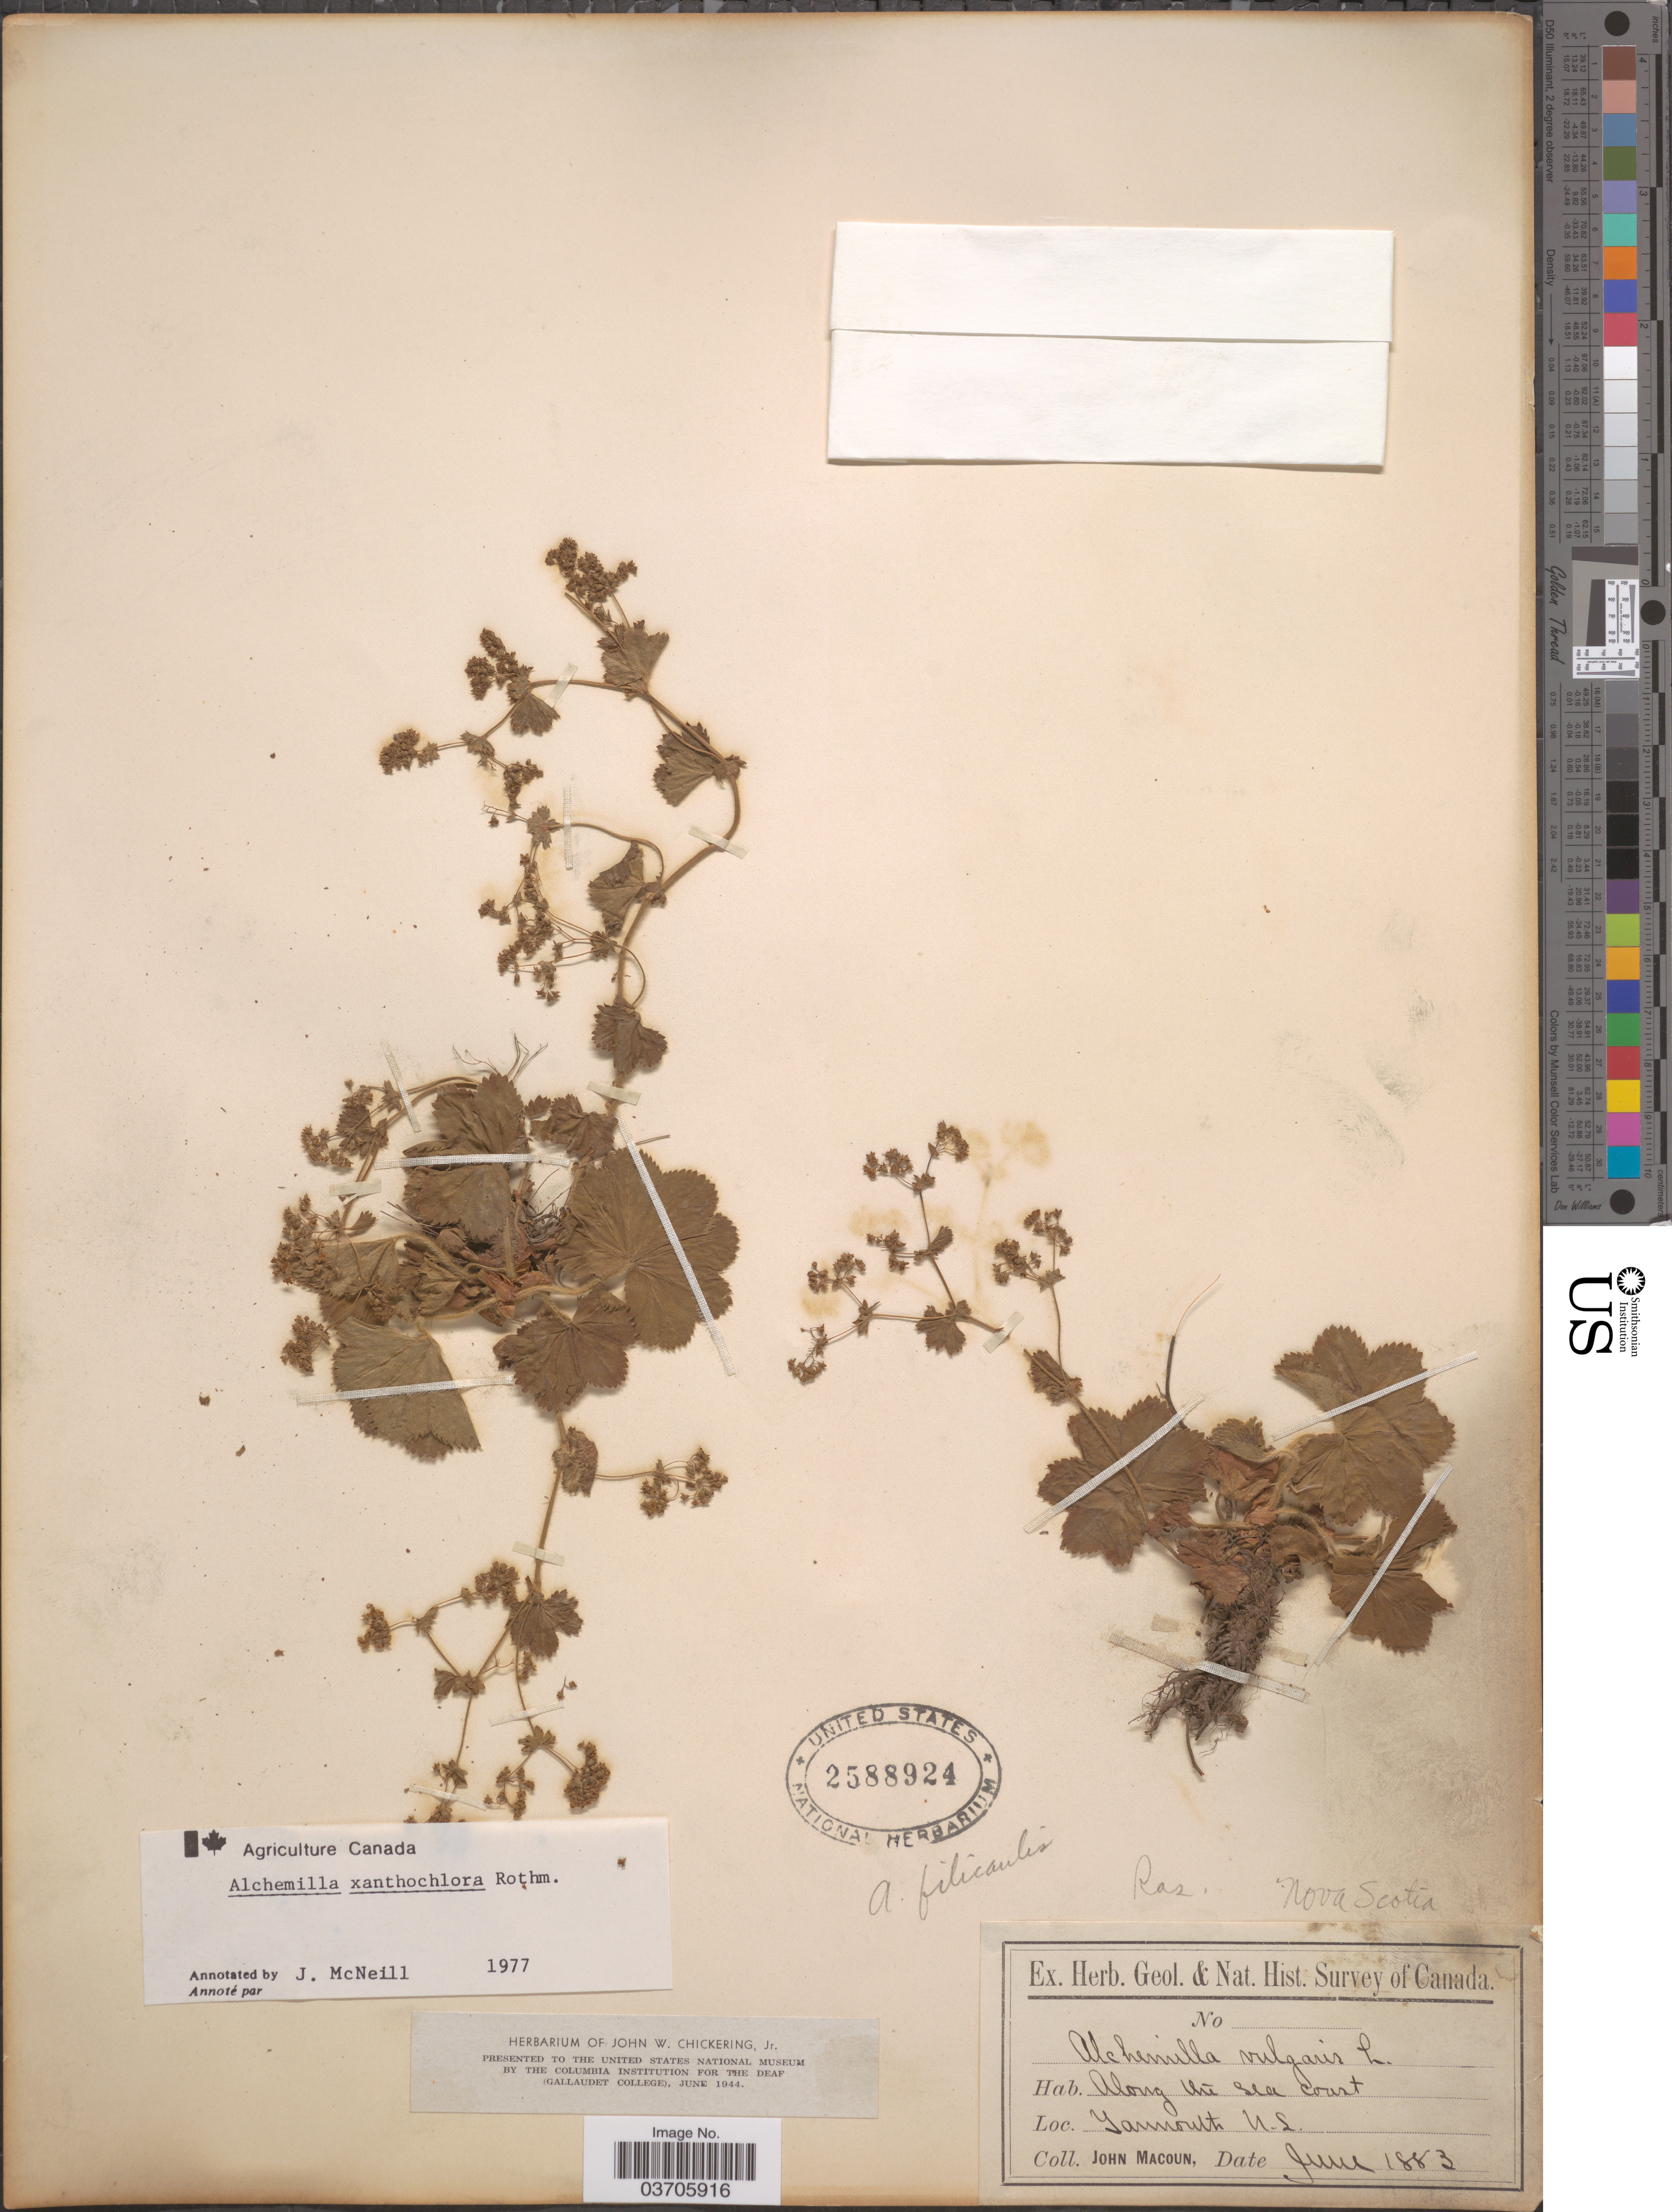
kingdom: Plantae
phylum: Tracheophyta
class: Magnoliopsida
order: Rosales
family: Rosaceae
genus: Alchemilla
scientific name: Alchemilla xanthochlora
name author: Rothm.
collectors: J. Macoun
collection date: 1883-06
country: Canada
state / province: Nova Scotia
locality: Yarmouth.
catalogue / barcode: US 2588924